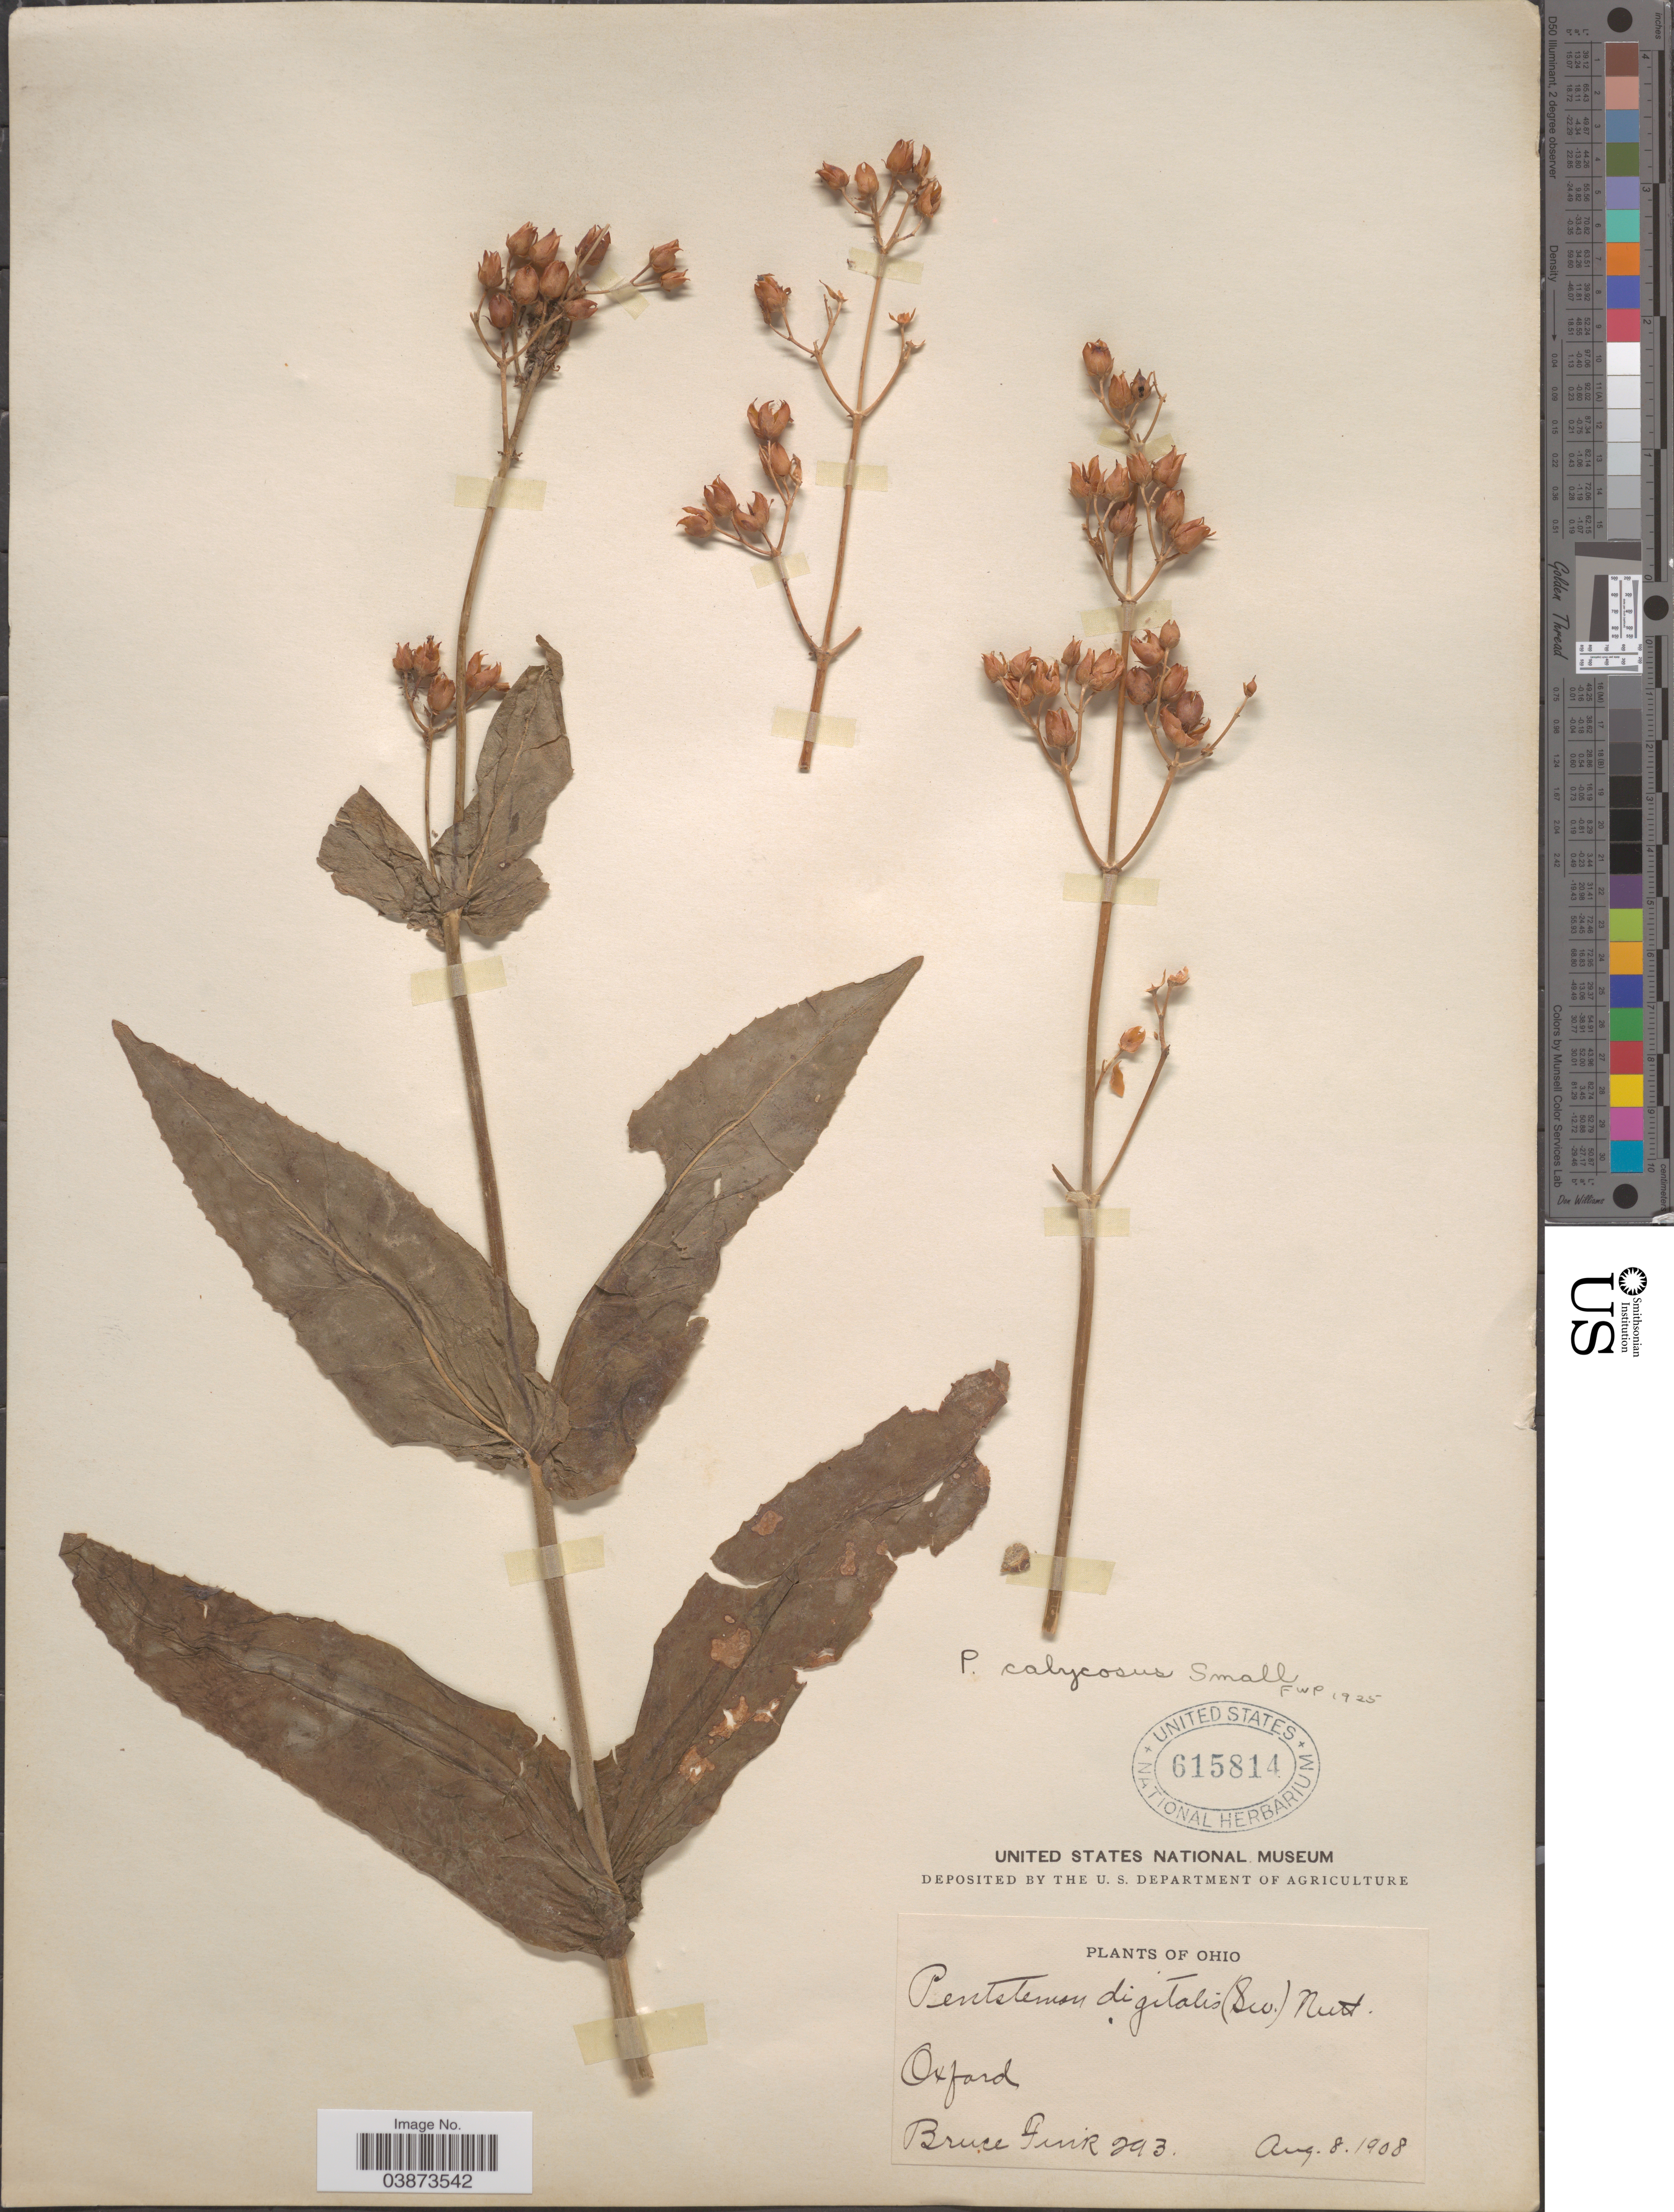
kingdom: Plantae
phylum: Tracheophyta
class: Magnoliopsida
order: Lamiales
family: Plantaginaceae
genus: Penstemon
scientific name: Penstemon calycosus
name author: Small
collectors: B. Fink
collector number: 293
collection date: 1908-08-08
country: United States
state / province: Ohio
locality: Oxford.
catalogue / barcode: US 615814